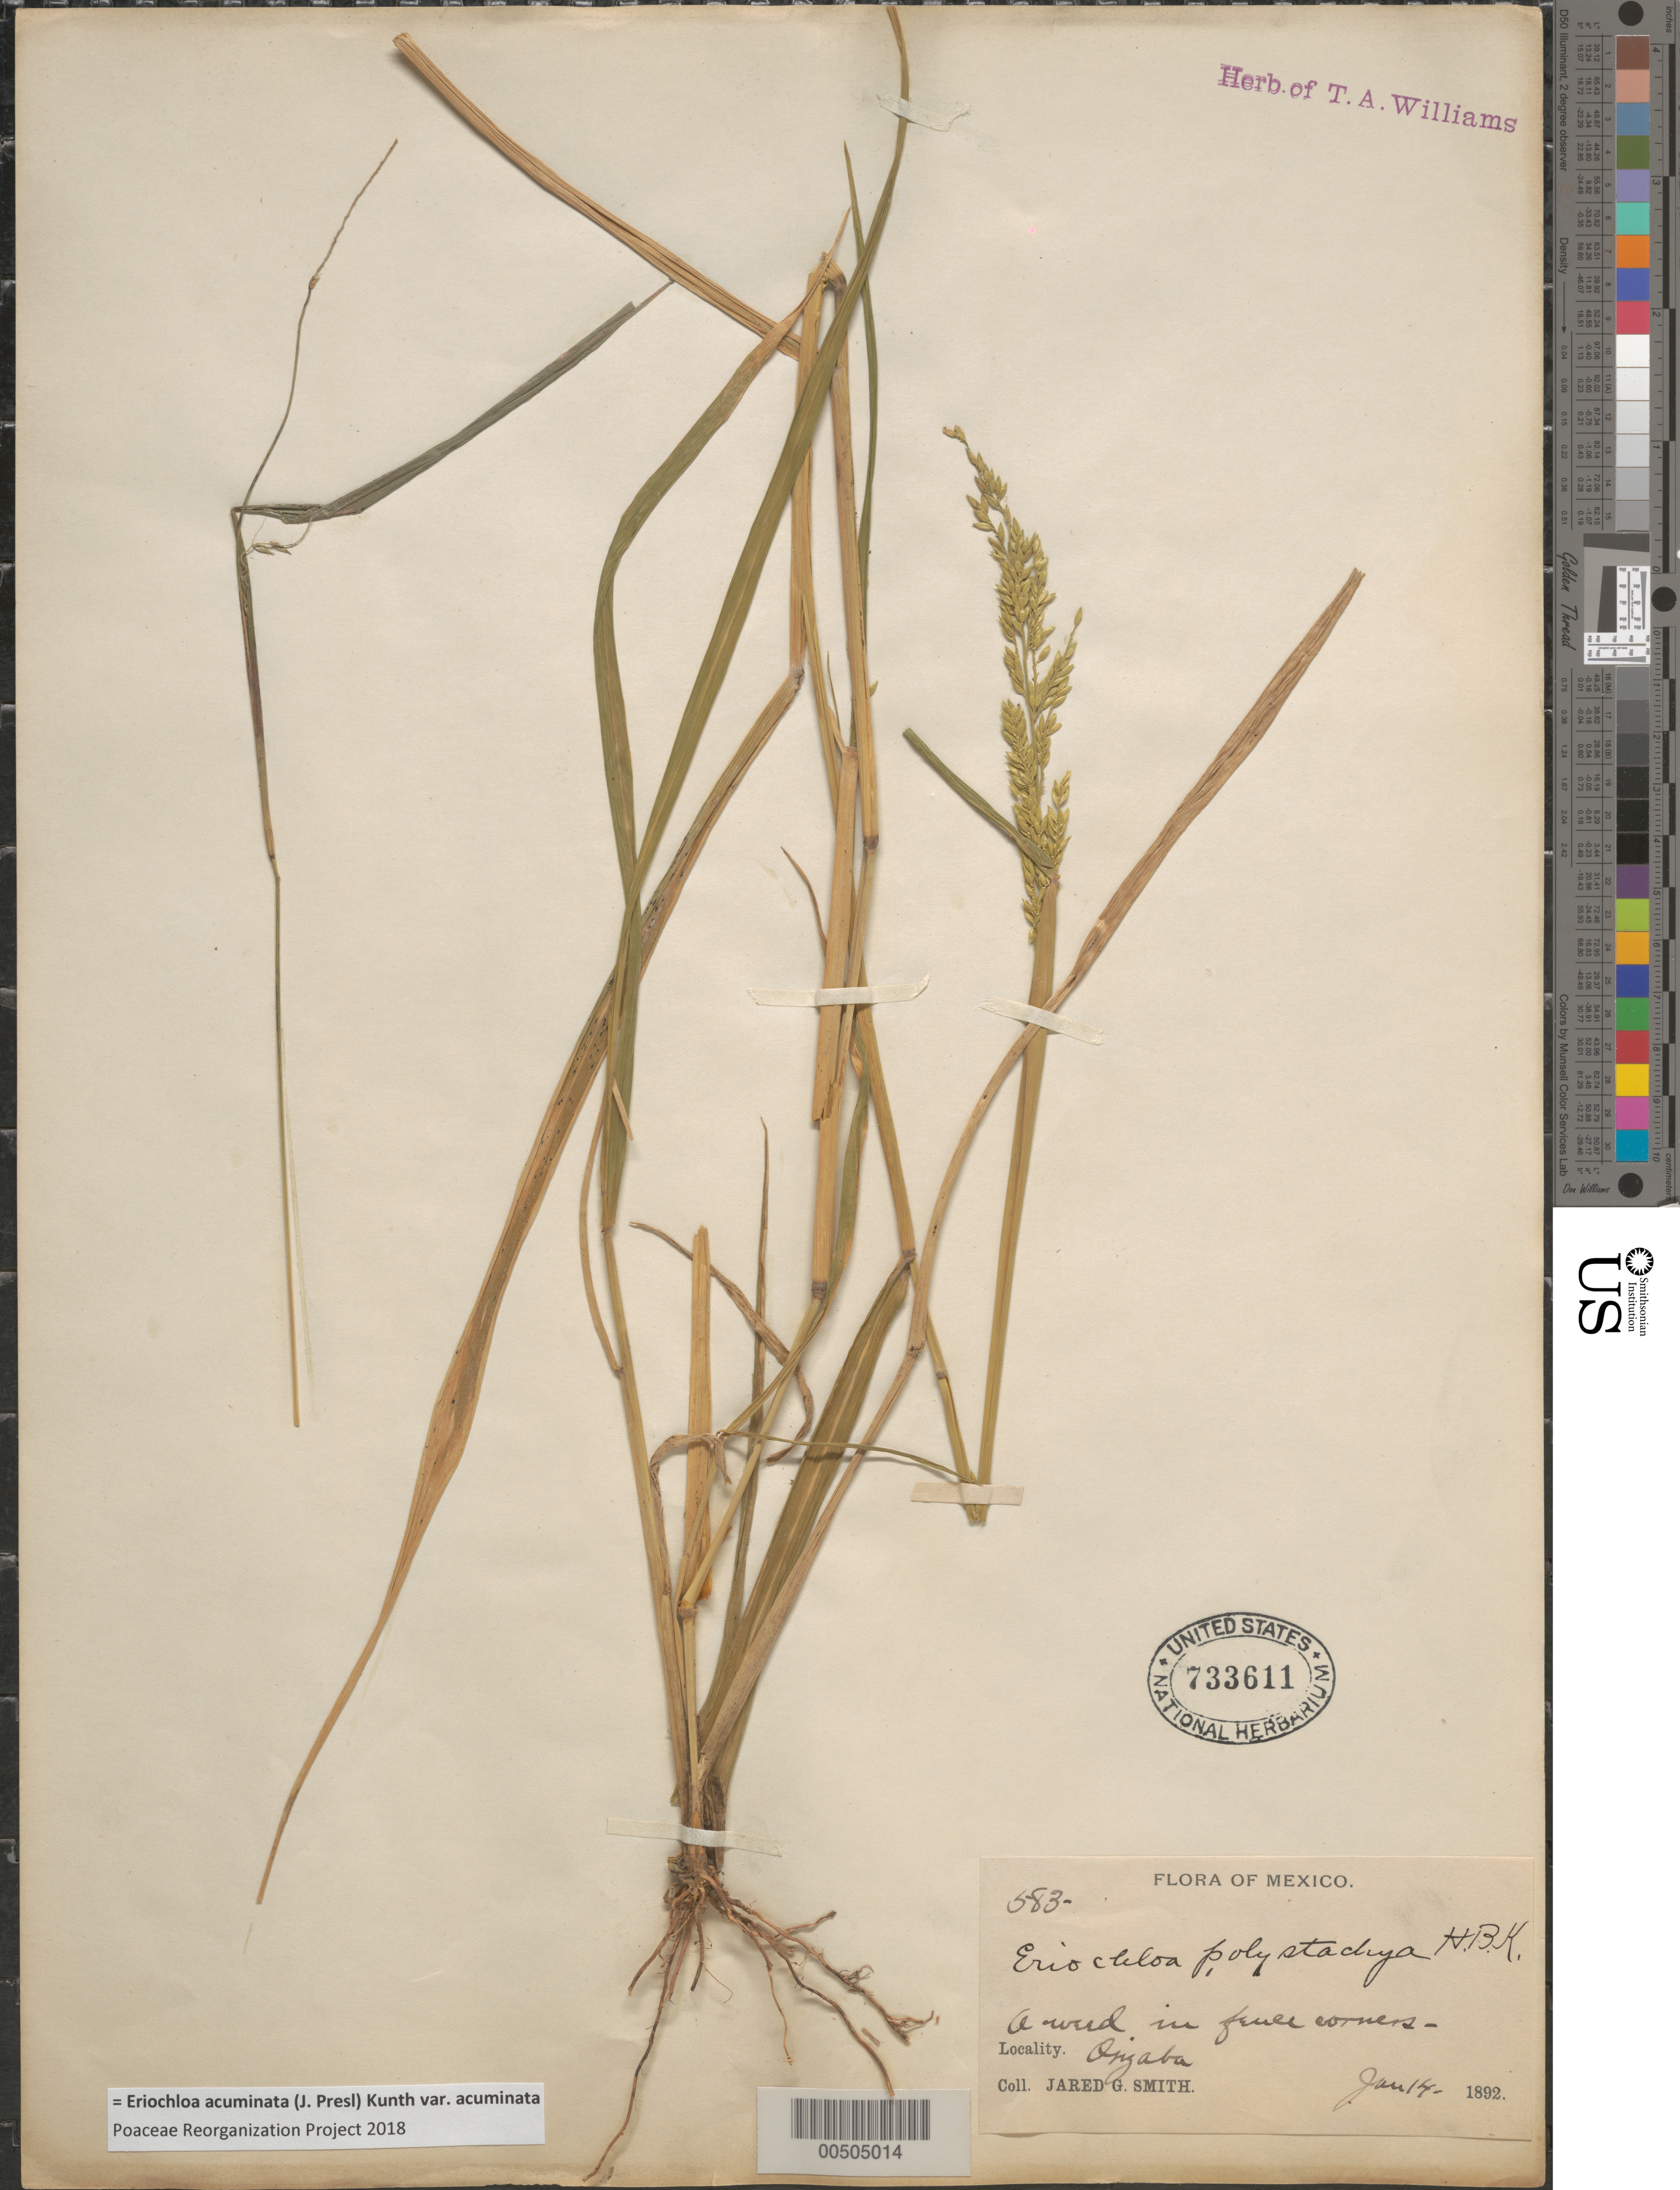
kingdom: Plantae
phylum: Tracheophyta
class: Liliopsida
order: Poales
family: Poaceae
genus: Eriochloa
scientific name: Eriochloa acuminata var. acuminata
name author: (J. Presl) Kunth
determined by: Poaceae Reorganization Project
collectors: J. G. Smith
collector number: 583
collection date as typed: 14 Jan 1892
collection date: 1892-01-14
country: Mexico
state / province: Veracruz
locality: Orizaba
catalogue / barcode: US 733611